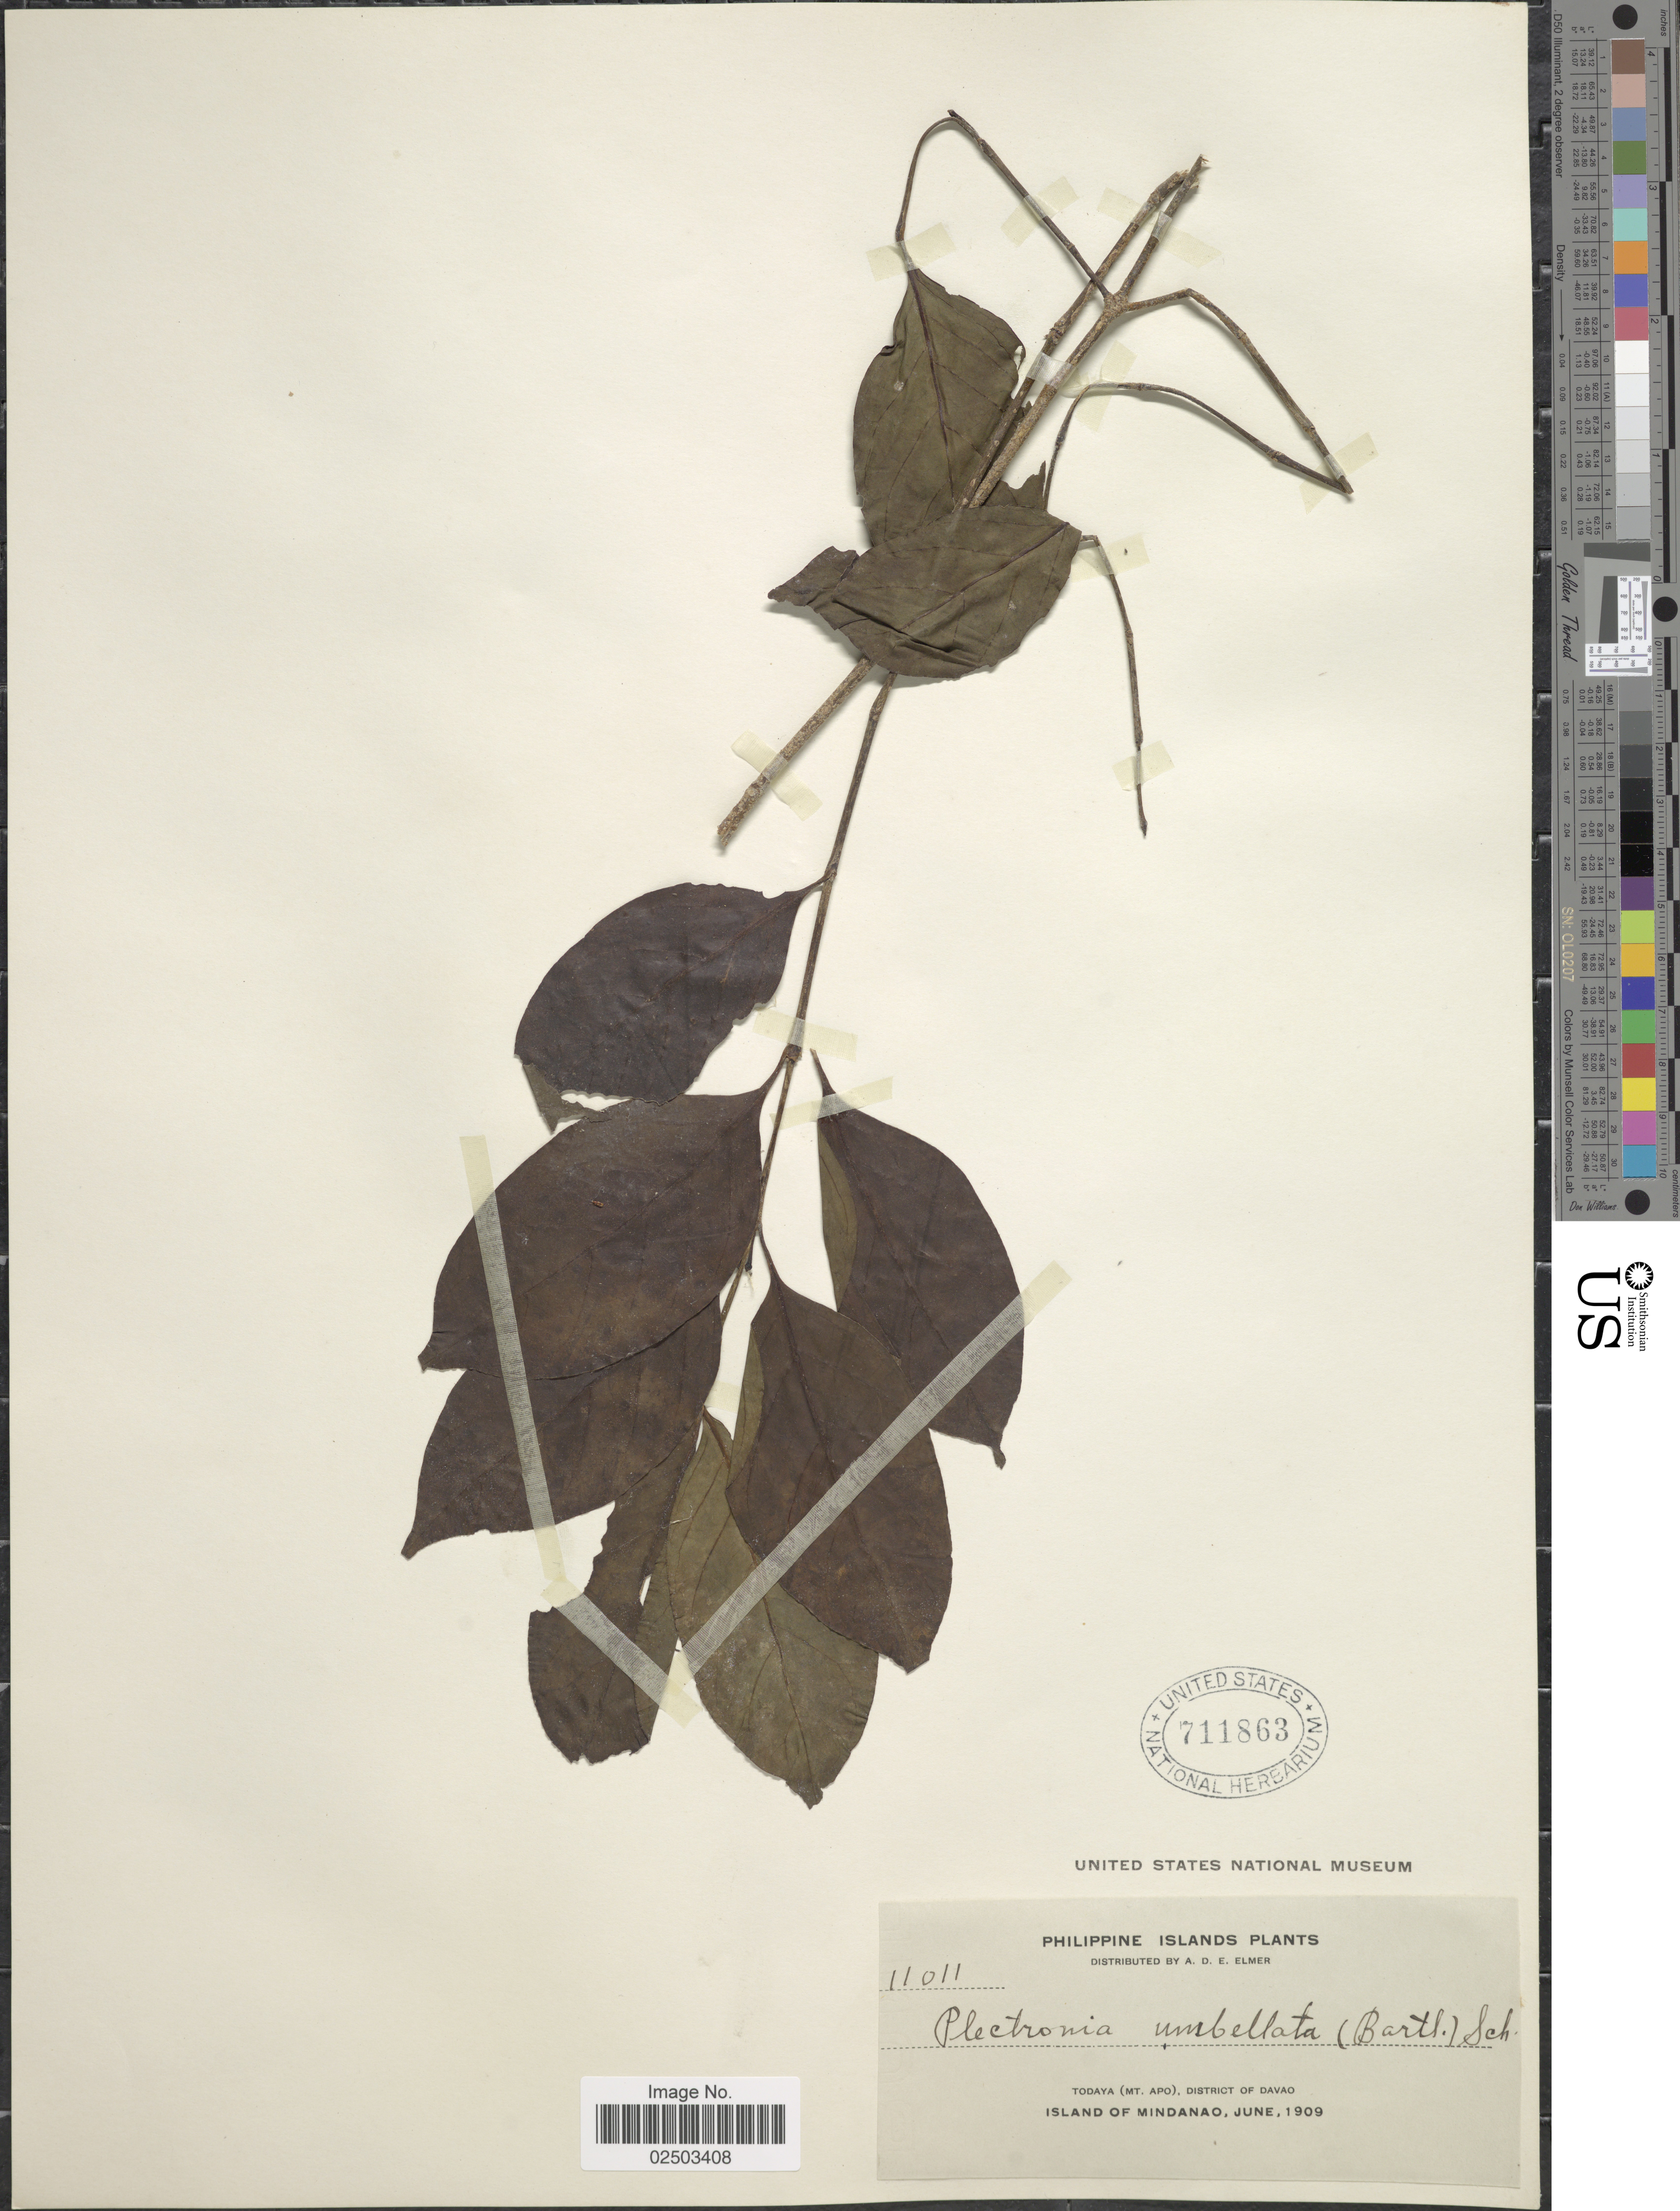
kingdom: Plantae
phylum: Tracheophyta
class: Magnoliopsida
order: Gentianales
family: Rubiaceae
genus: Canthium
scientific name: Canthium gynochthodes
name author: Baill.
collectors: A. D. E. Elmer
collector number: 11011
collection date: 1909-06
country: Philippines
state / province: Davao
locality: Philippine Islands, Todaya (Mt. Apo), District of Davapo, Island of Mindanao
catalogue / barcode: US 711863